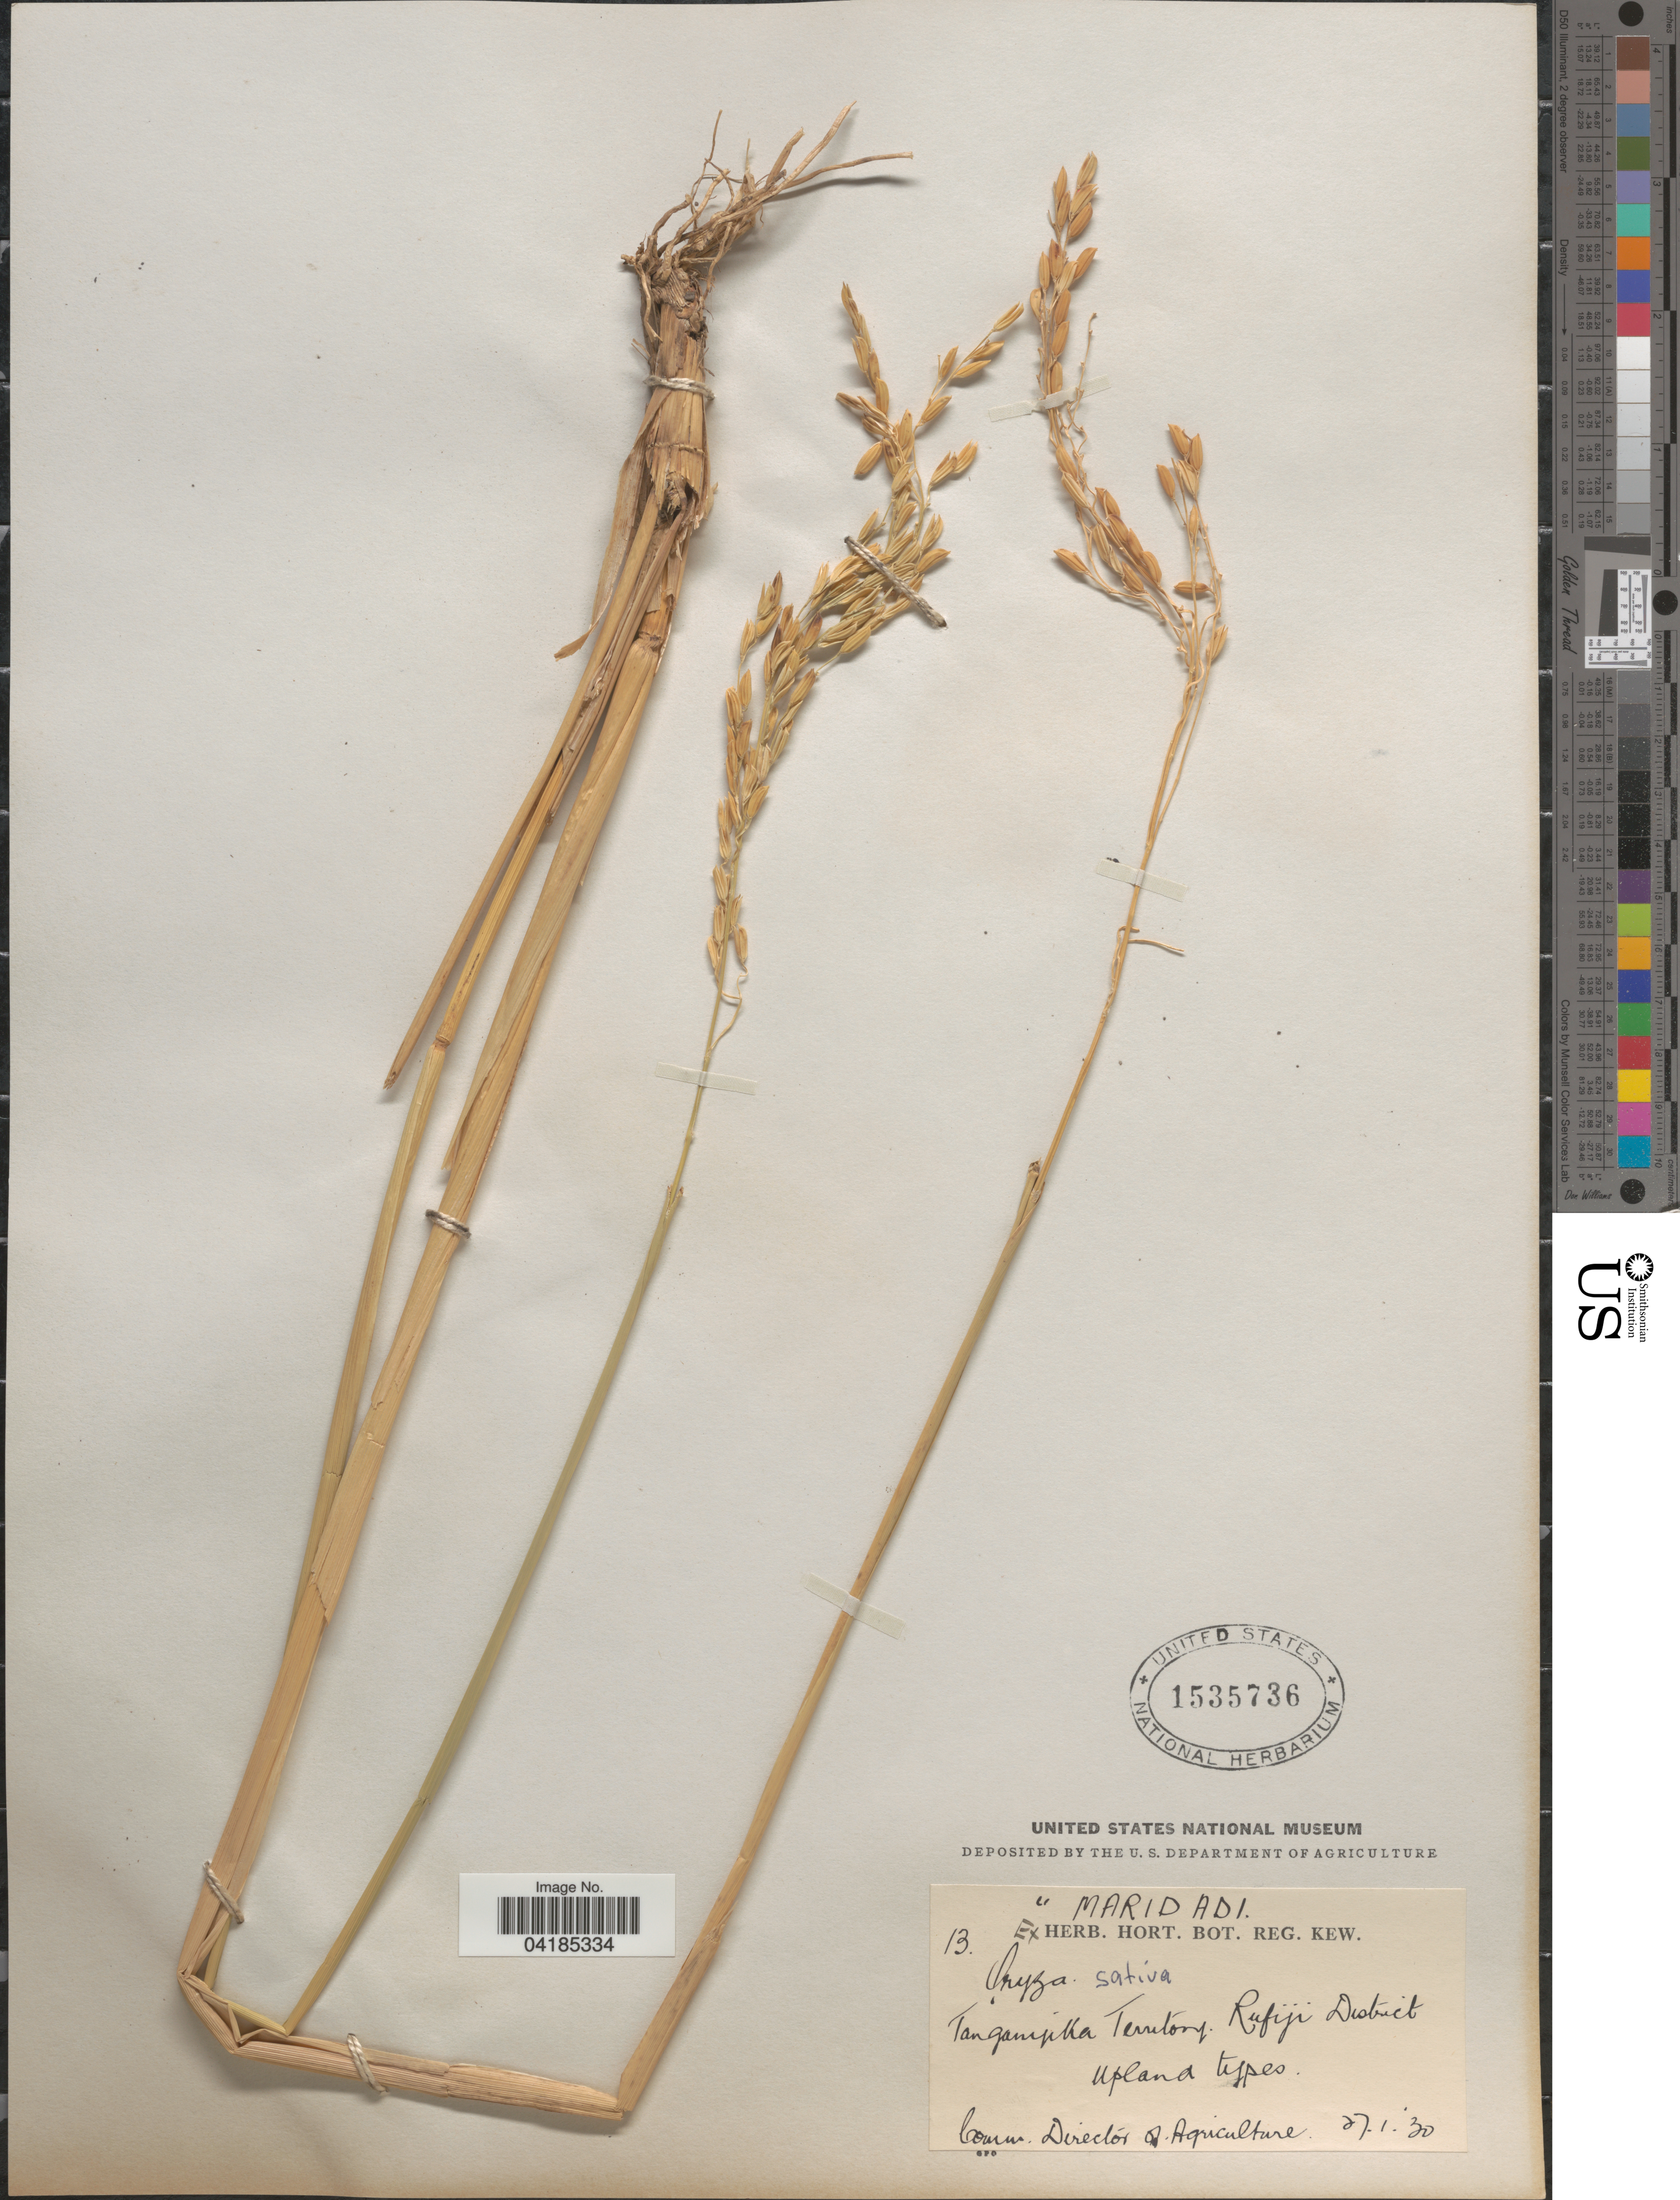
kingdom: Plantae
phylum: Tracheophyta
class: Liliopsida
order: Poales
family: Poaceae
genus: Oryza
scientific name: Oryza sativa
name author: L.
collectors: ex herb. Hort. Reg. Kew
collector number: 13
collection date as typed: Transcribed d/m/y: 27/1/30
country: Tanzania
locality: Tanganyika Territory: Rufiji District.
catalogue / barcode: US 1535736